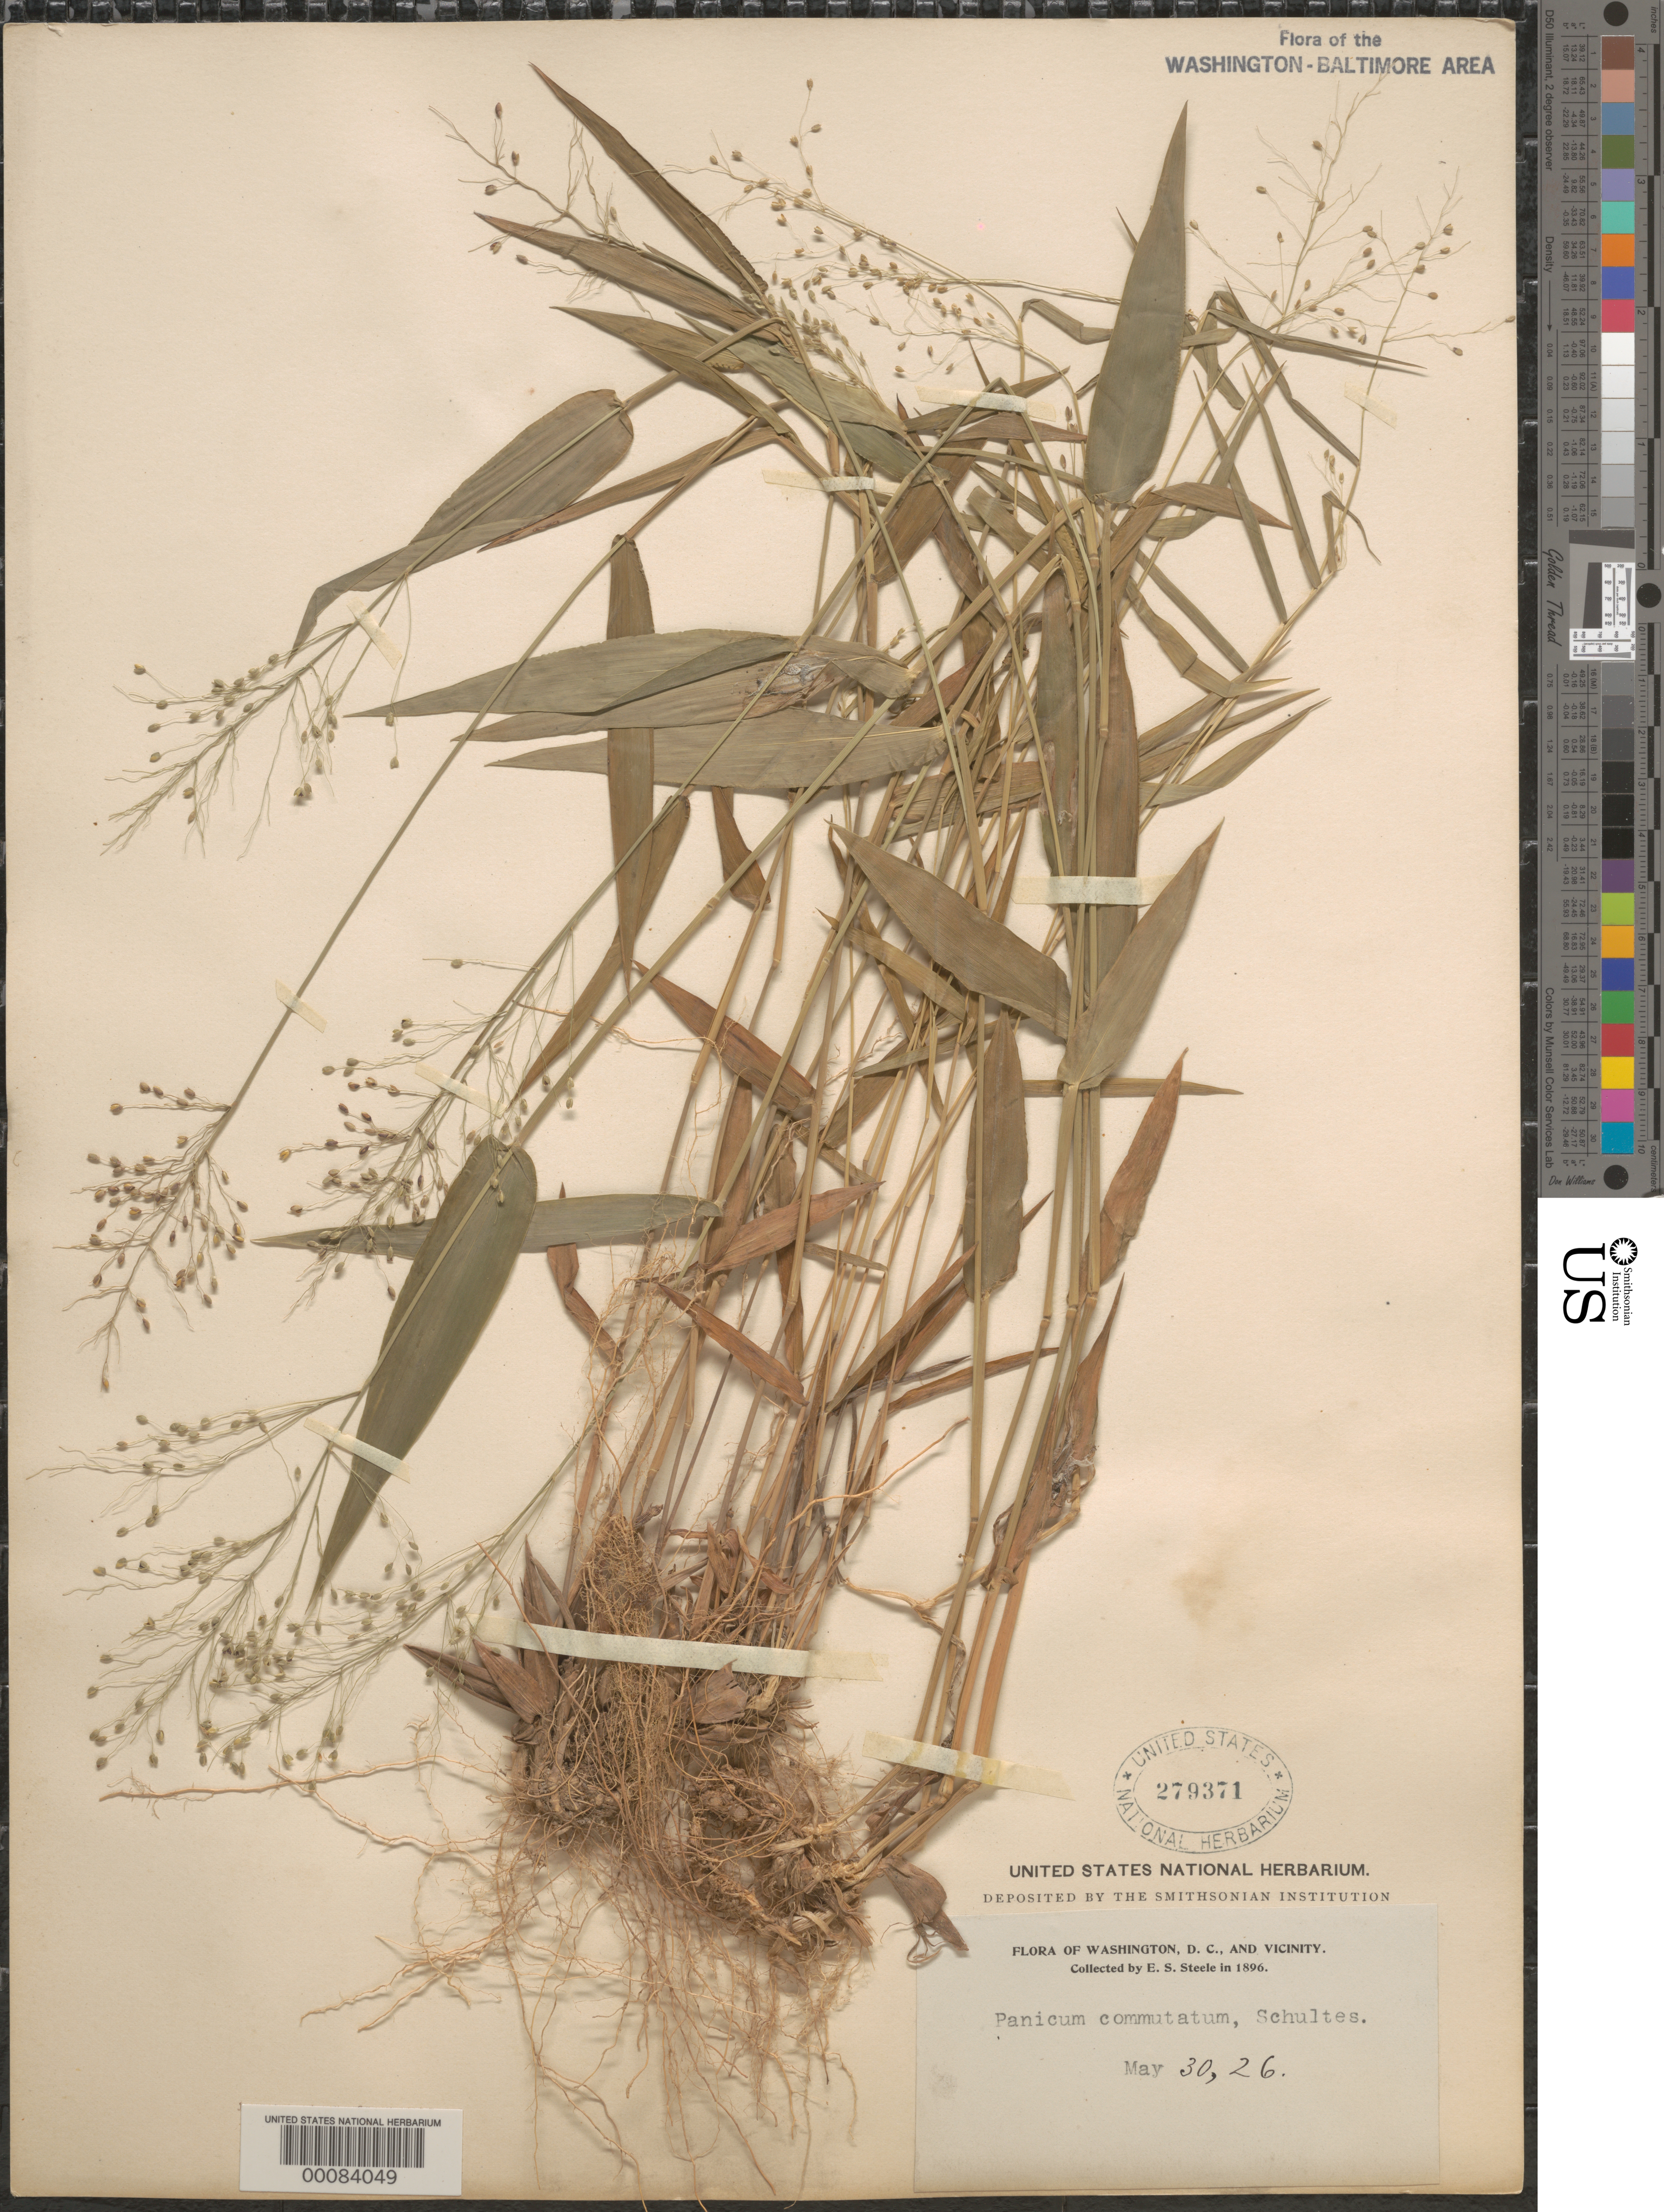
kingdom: Plantae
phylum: Tracheophyta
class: Liliopsida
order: Poales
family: Poaceae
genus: Dichanthelium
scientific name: Dichanthelium commutatum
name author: (Schult.) Gould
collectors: E. Steele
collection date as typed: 30 May 1926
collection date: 1926-05-30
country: United States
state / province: District of Columbia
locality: Washington, DC vicinity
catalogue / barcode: US 279371